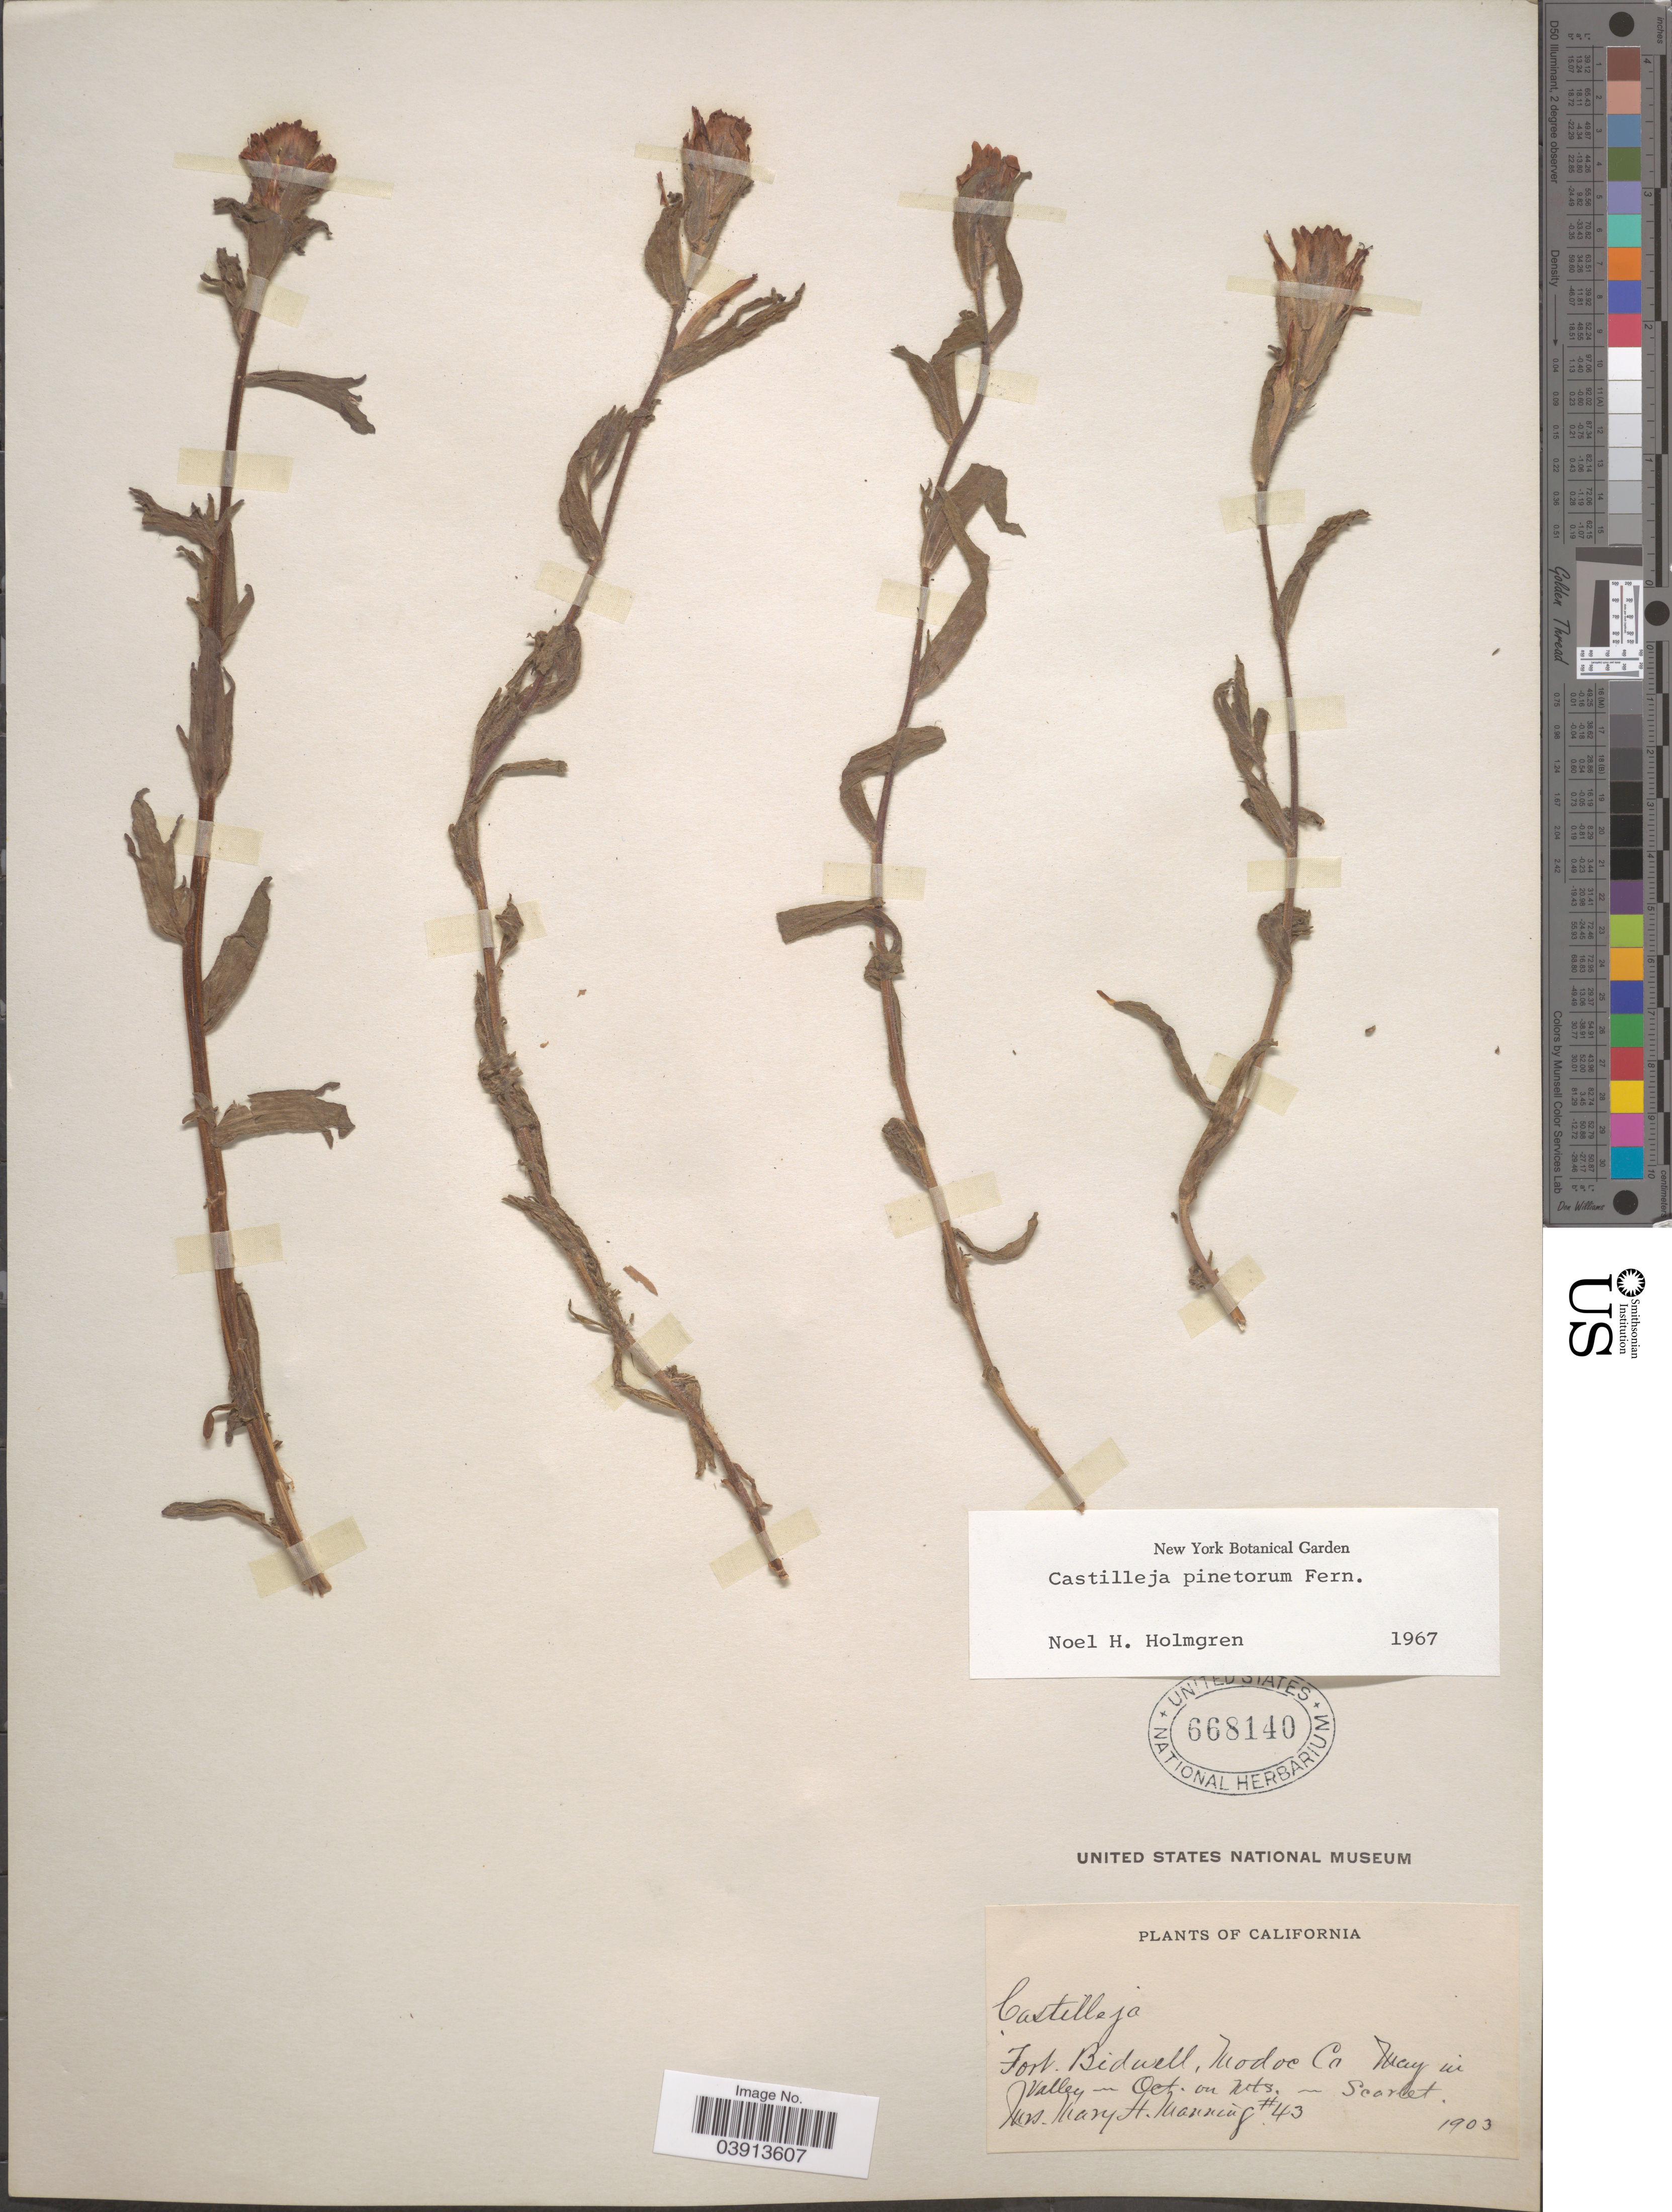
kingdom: Plantae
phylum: Tracheophyta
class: Magnoliopsida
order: Lamiales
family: Orobanchaceae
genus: Castilleja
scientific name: Castilleja pinetorum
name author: Fernald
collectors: M. Manning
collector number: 43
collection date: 1903-05/1903-10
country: United States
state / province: California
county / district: Modoc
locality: Fort Bidwell, Modoc Co. Valley. Mts.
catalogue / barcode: US 668140